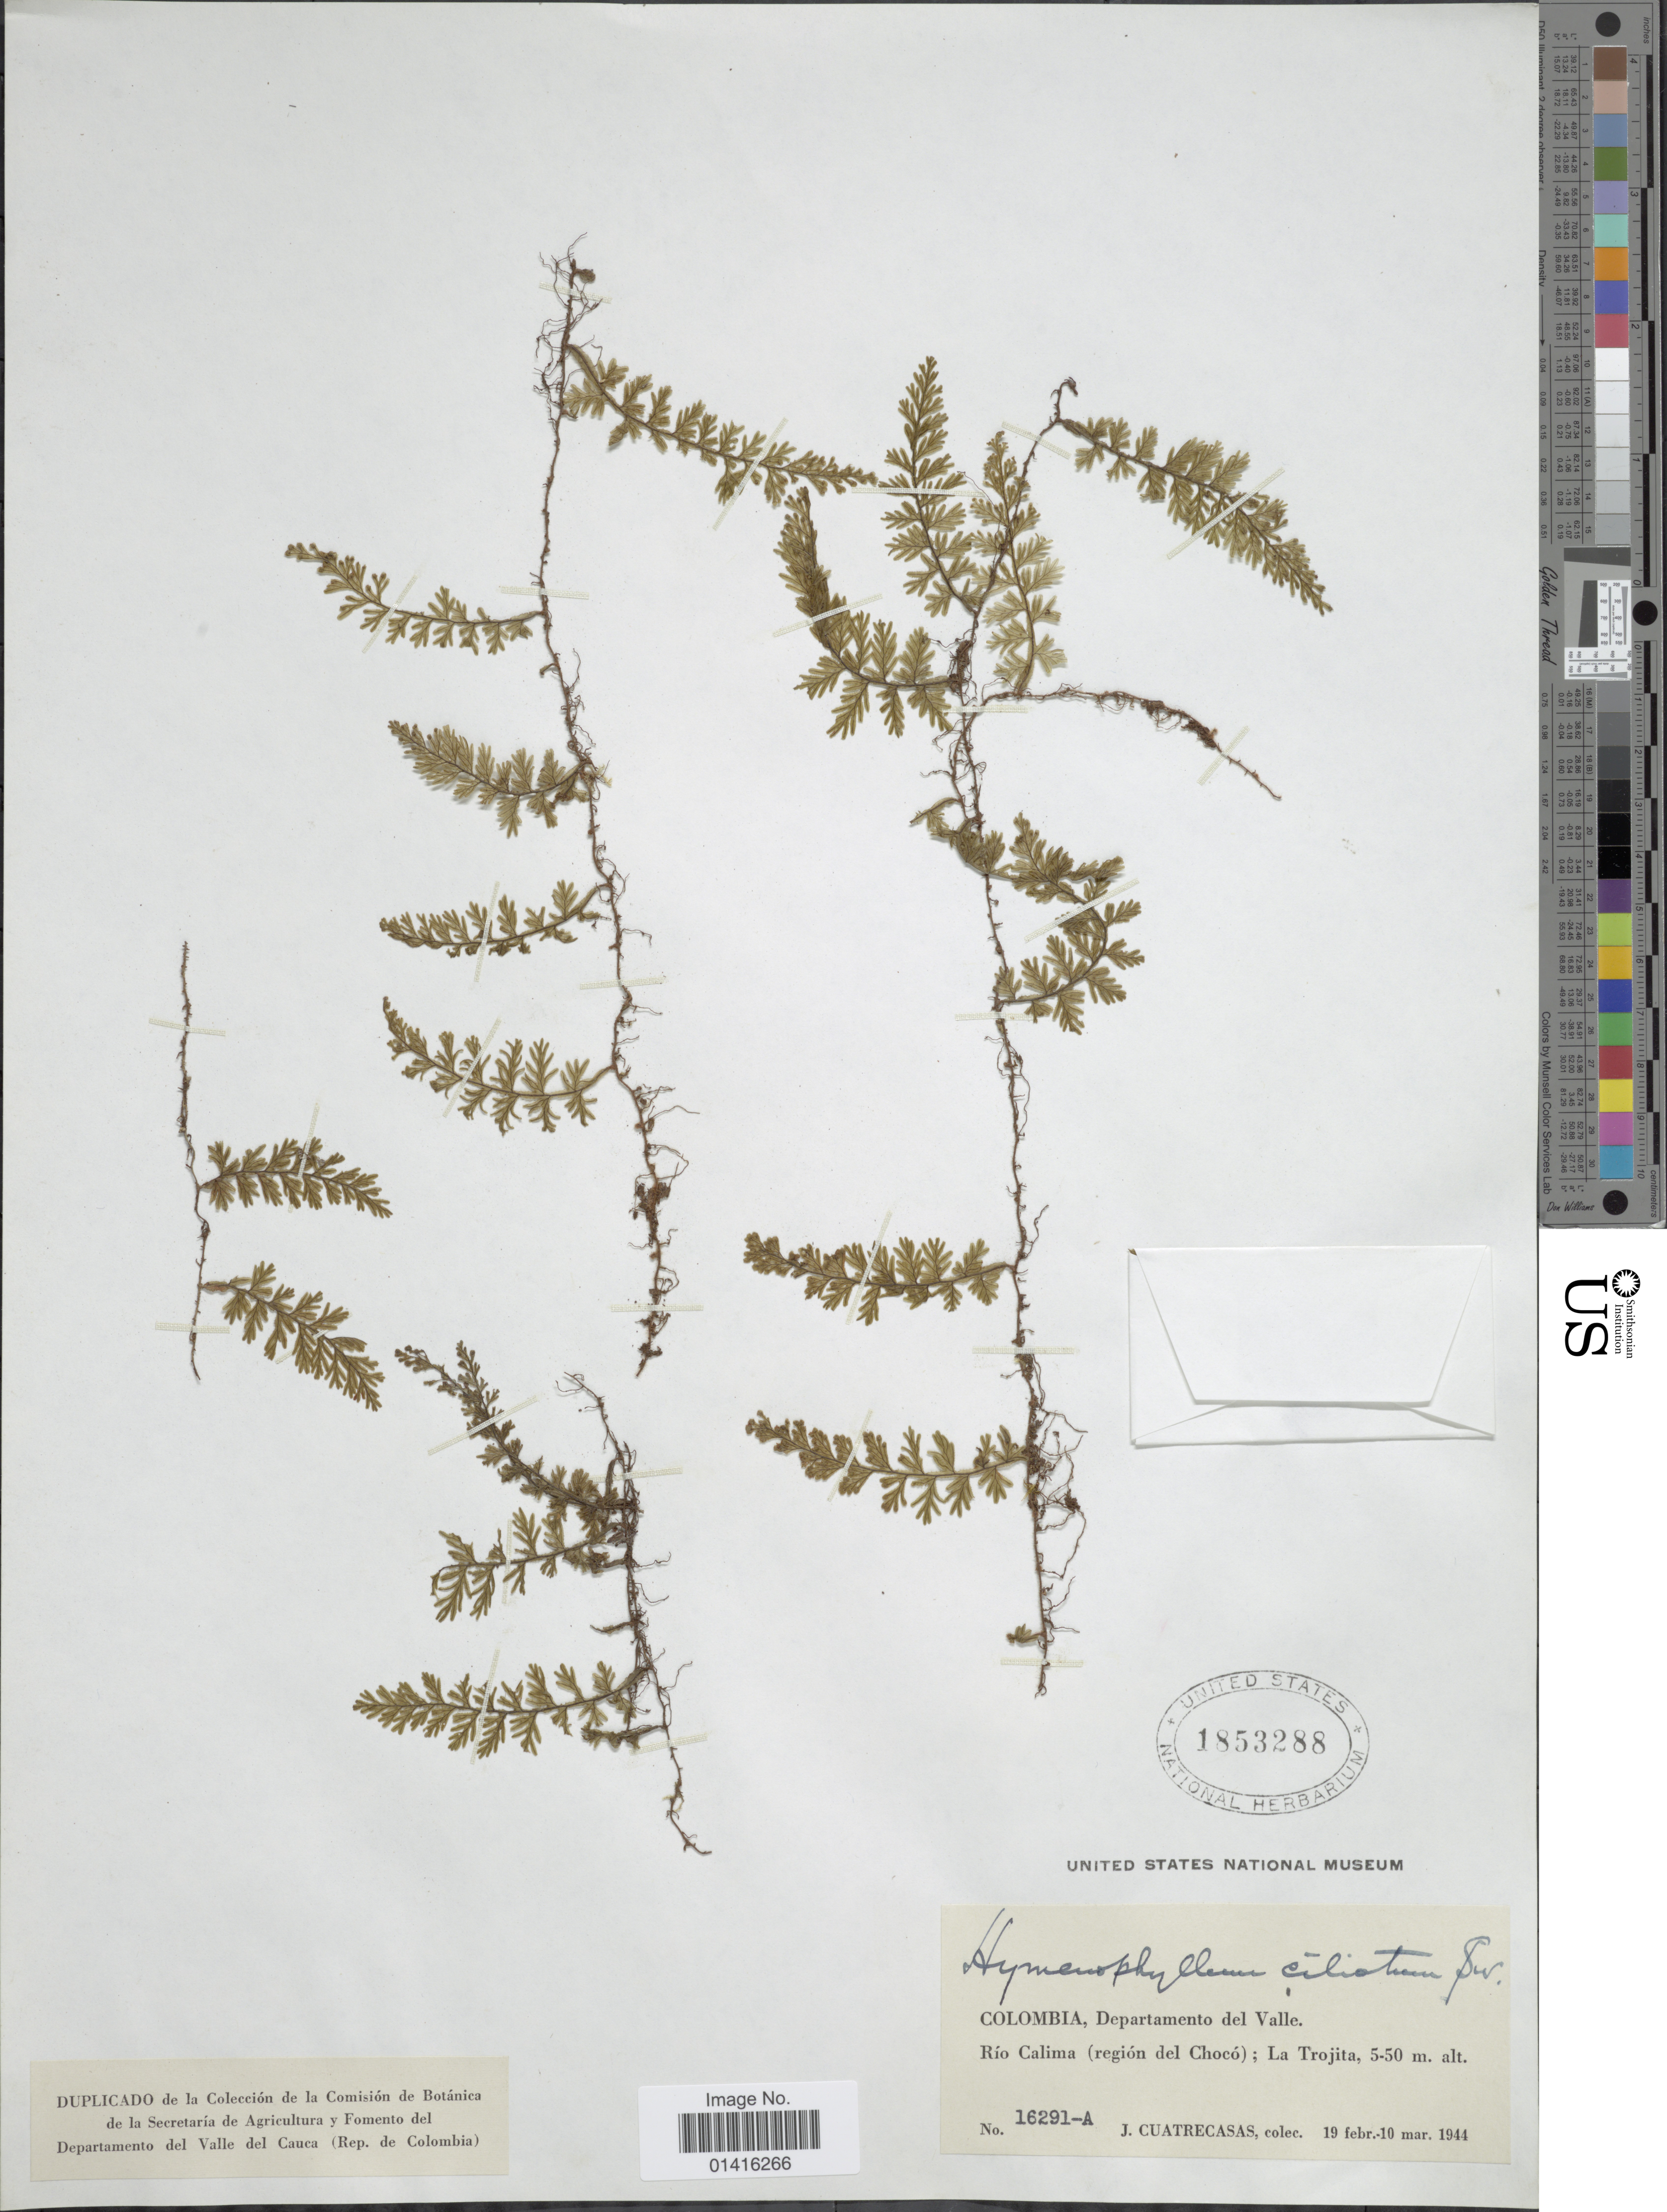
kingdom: Plantae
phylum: Tracheophyta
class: Polypodiopsida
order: Hymenophyllales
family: Hymenophyllaceae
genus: Hymenophyllum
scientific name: Hymenophyllum hirsutum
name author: (L.) Sw.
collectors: J. Cuatrecasas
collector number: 16291-A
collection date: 1944-02-19/1944-03-10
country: Colombia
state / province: Valle del Cauca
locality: Departamento del Valle, Río Calima (región del Chocó); La Trojita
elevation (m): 5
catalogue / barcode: US 1853288